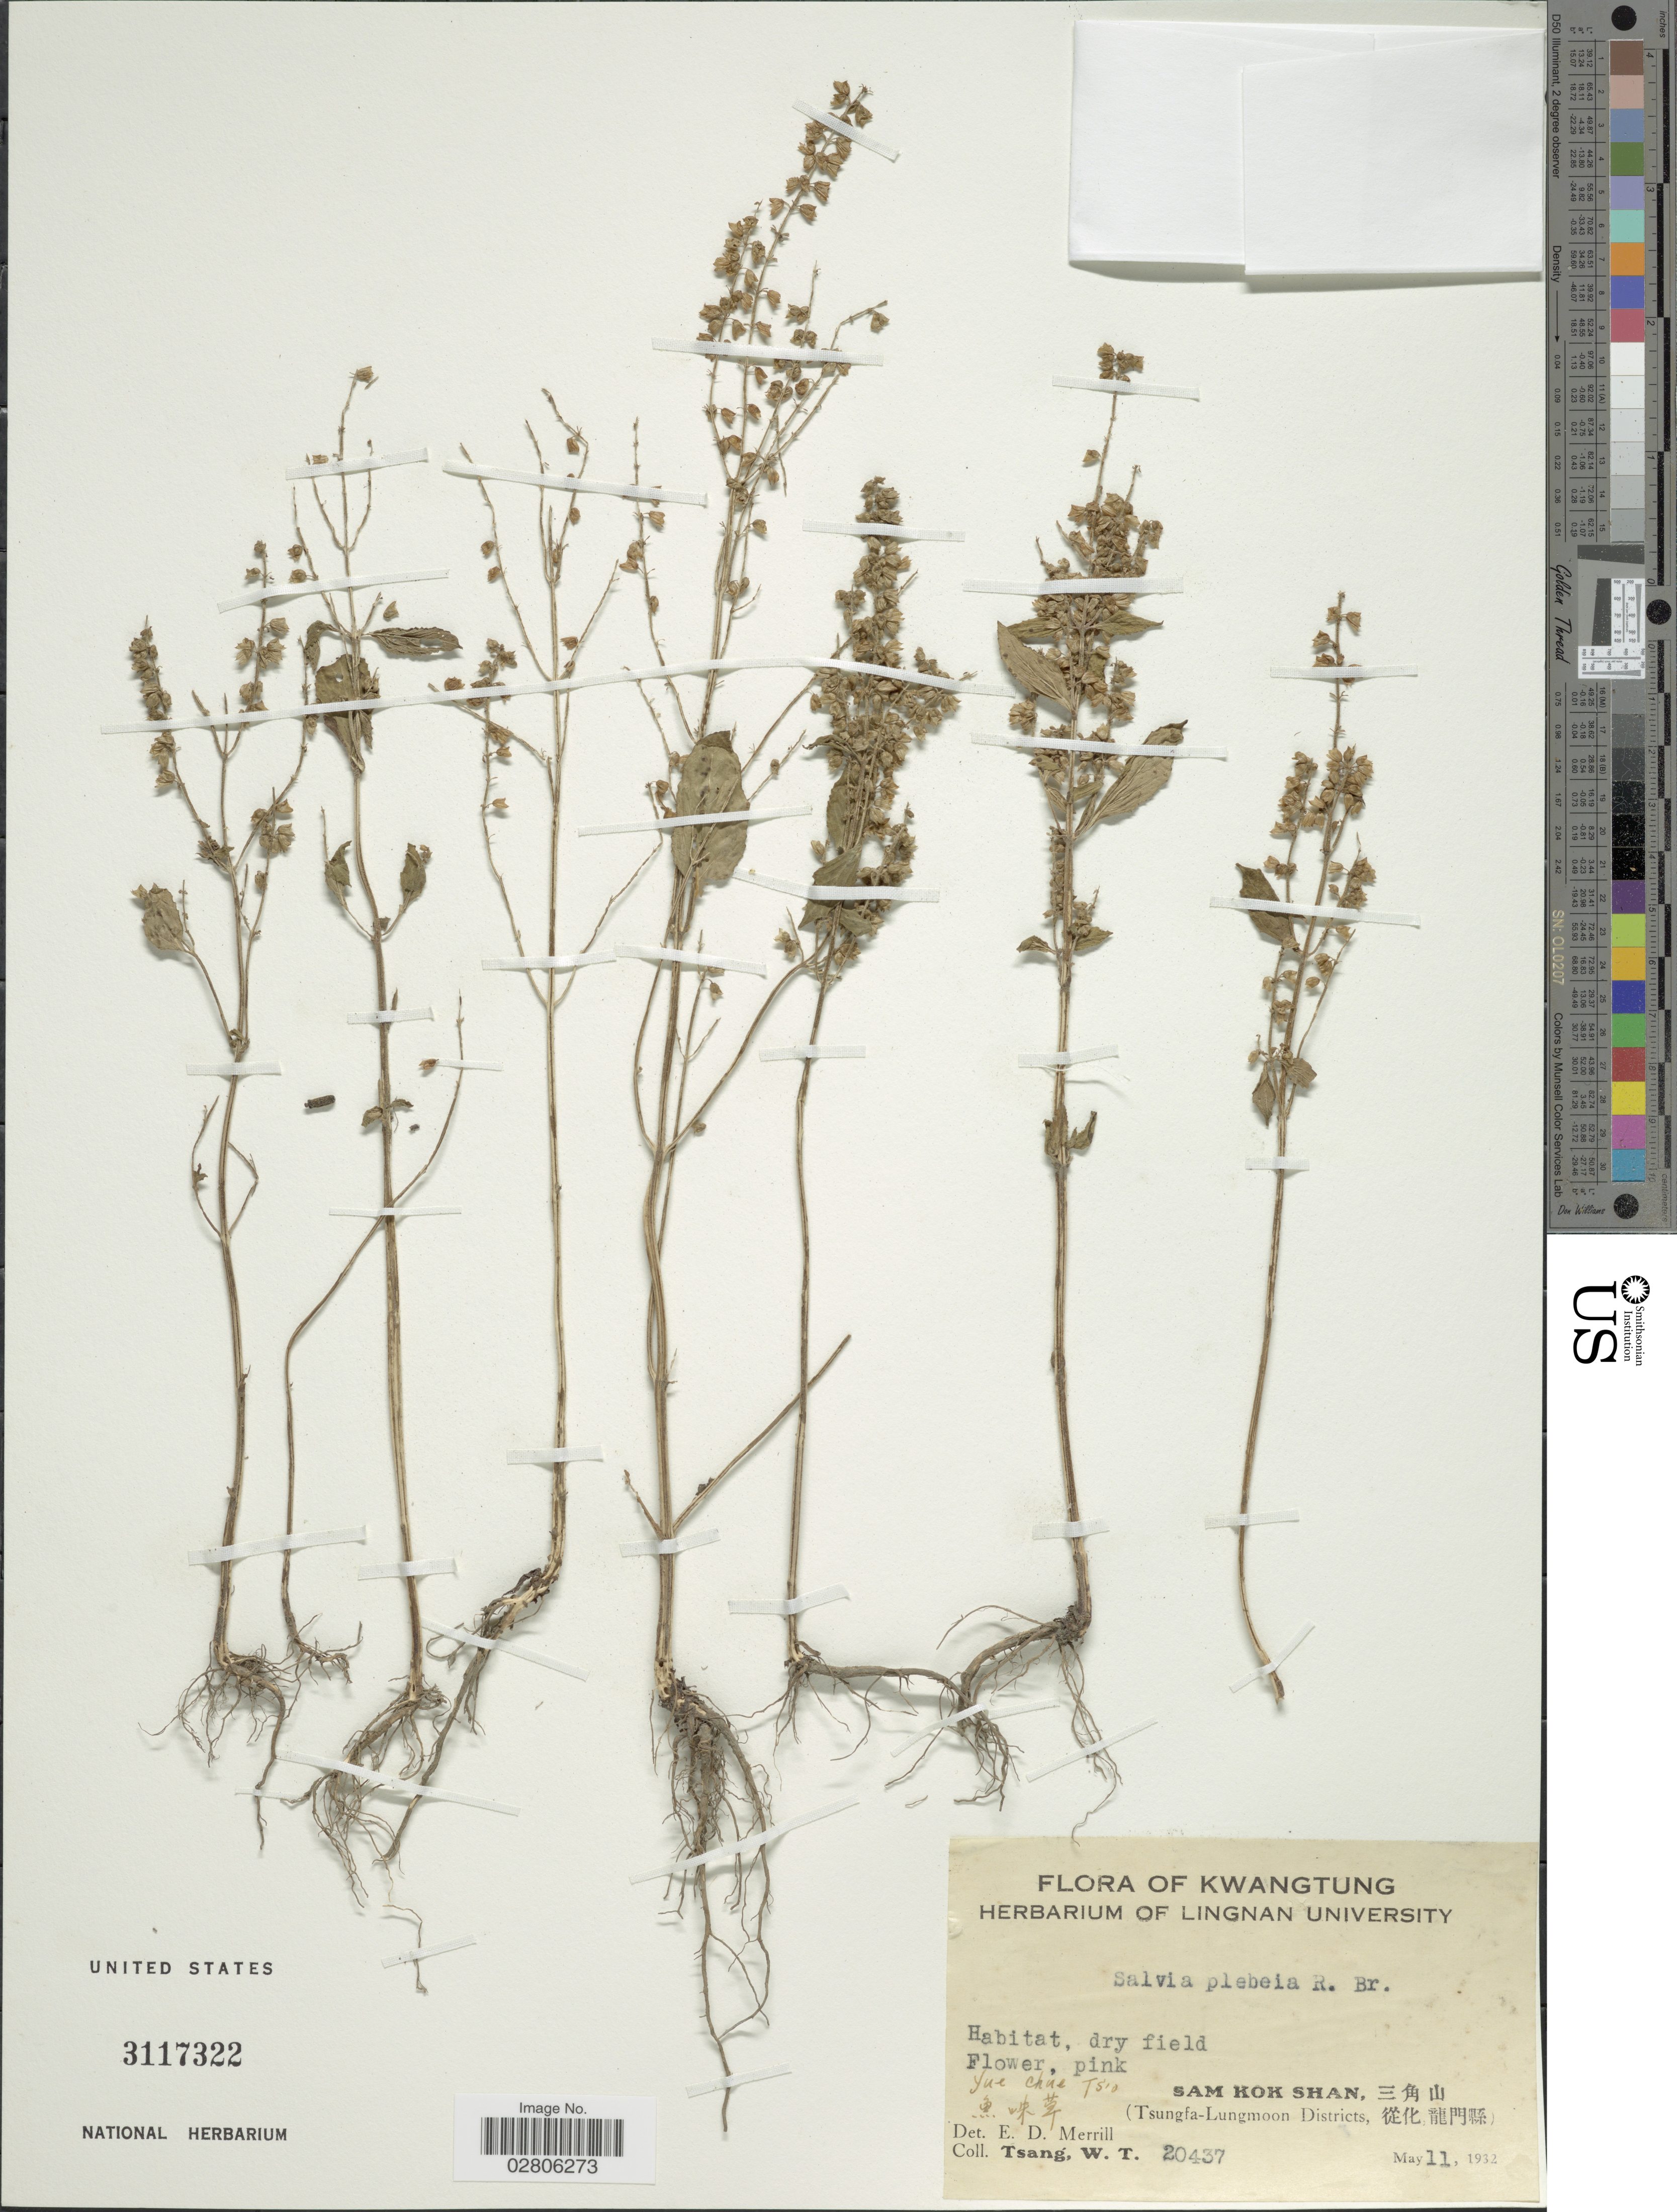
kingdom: Plantae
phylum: Tracheophyta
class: Magnoliopsida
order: Lamiales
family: Lamiaceae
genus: Salvia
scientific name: Salvia plebeia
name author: R. Br.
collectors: W. T. Tsang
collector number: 20437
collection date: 1932-05-11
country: China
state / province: Guangdong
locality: Kwangtung, Yue Chue Tsio X, Sam Kok Shan, X, (Tsungfa-Lungmoon Districts, X).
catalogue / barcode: US 3117322